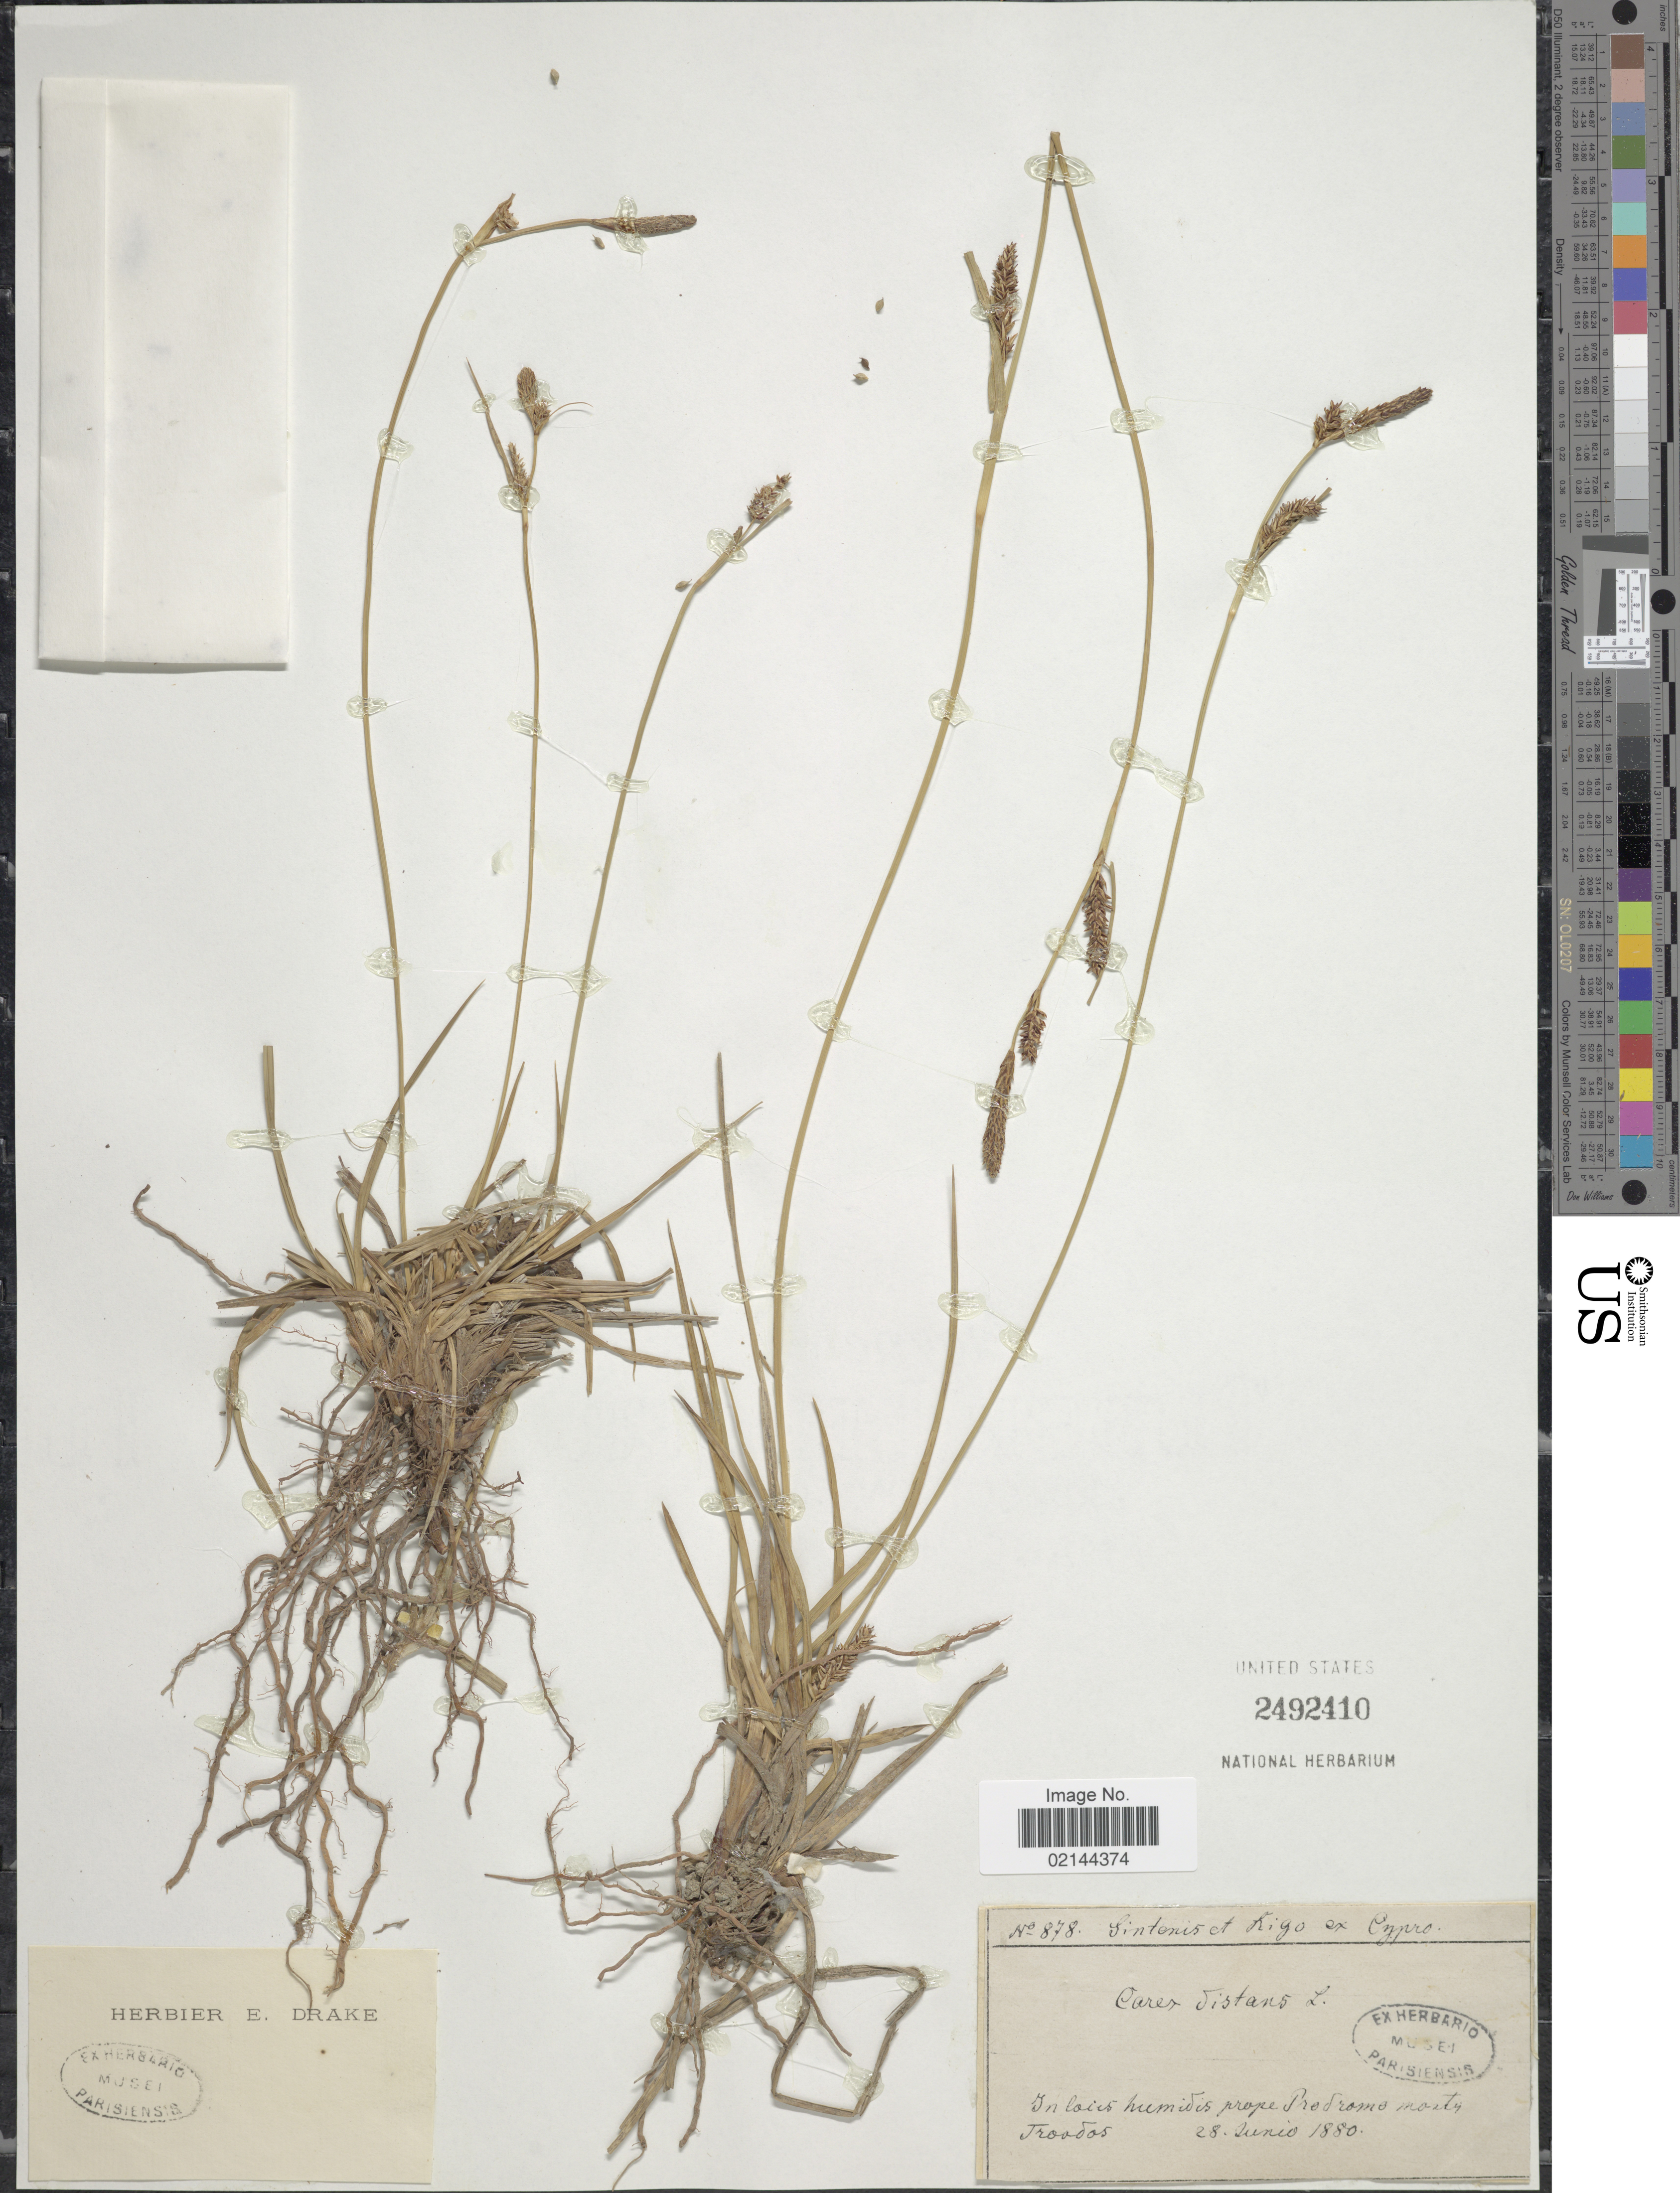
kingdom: Plantae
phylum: Tracheophyta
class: Liliopsida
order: Poales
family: Cyperaceae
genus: Carex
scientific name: Carex distans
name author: L.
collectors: -. Sintenis & -. Kigo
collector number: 878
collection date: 1880-06-28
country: Turkey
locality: In locis humidos prope Prodromo montis Troados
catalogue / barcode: US 2492410